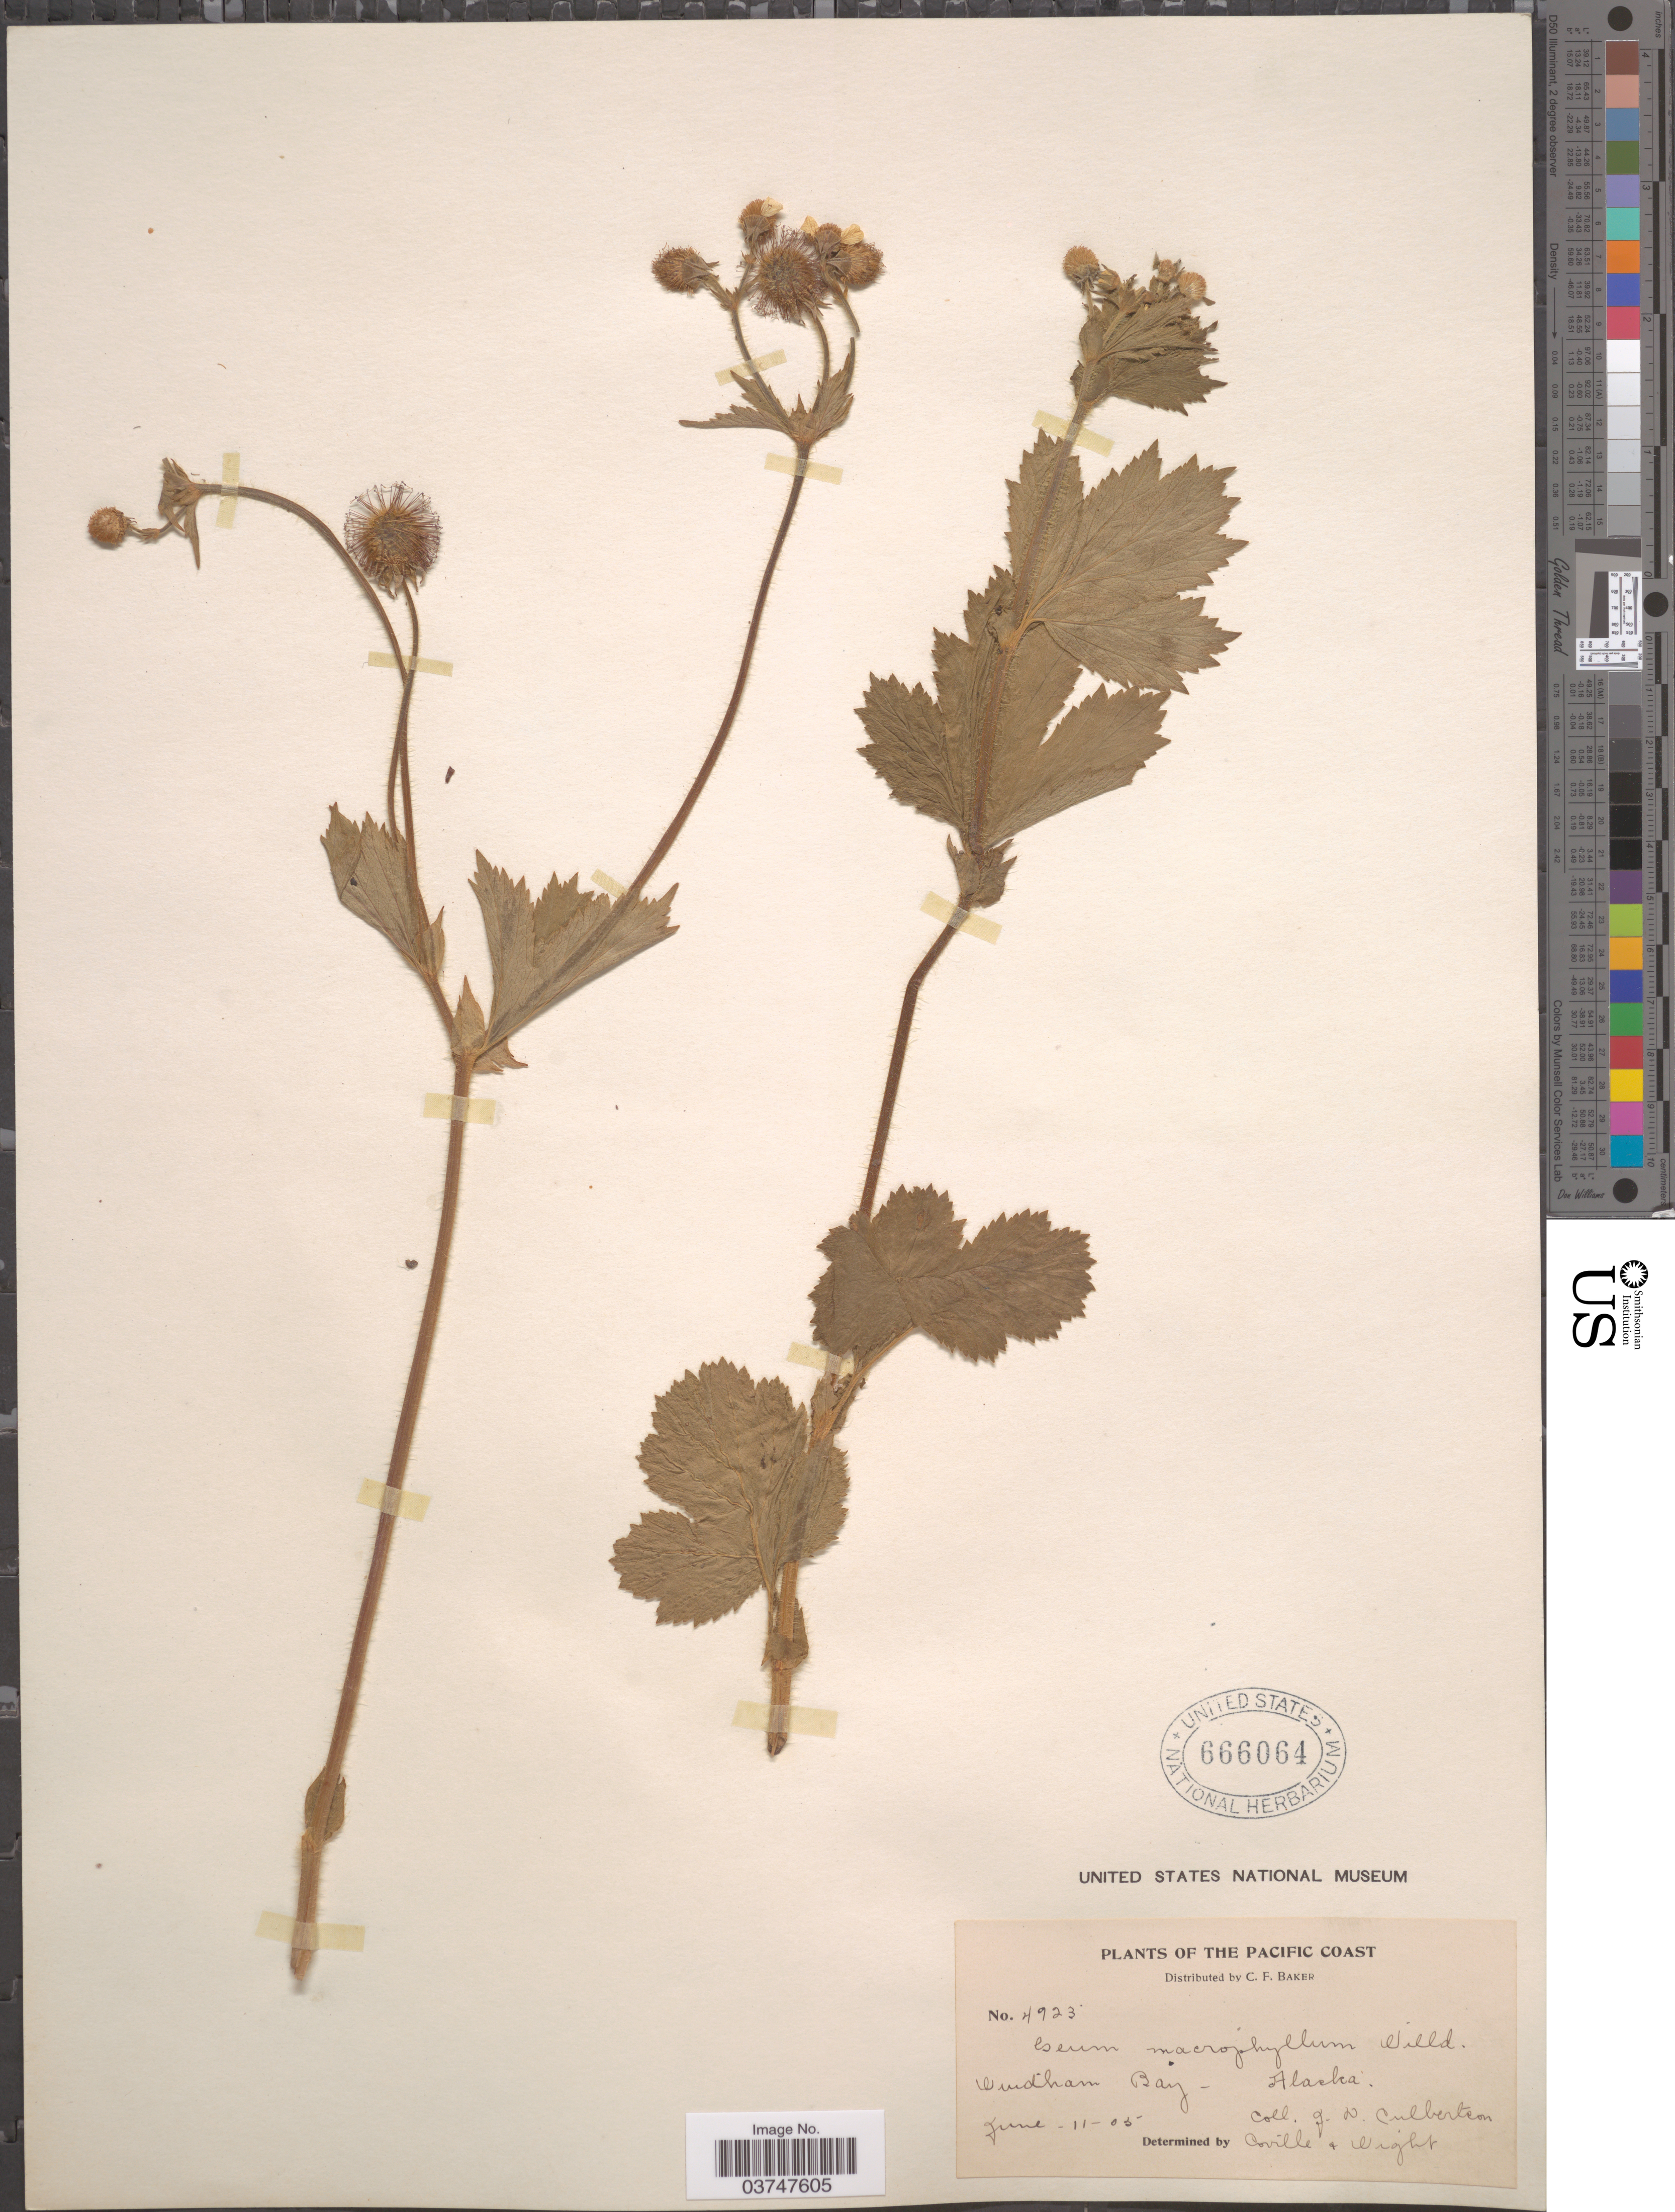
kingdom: Plantae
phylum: Tracheophyta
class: Magnoliopsida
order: Rosales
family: Rosaceae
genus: Geum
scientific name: Geum macrophyllum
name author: Willd.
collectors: J. Culbertson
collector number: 4923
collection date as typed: Transcribed d/m/y: 11/6/5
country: United States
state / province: Alaska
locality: The Pacific Coast. Windham Bay.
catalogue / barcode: US 666064